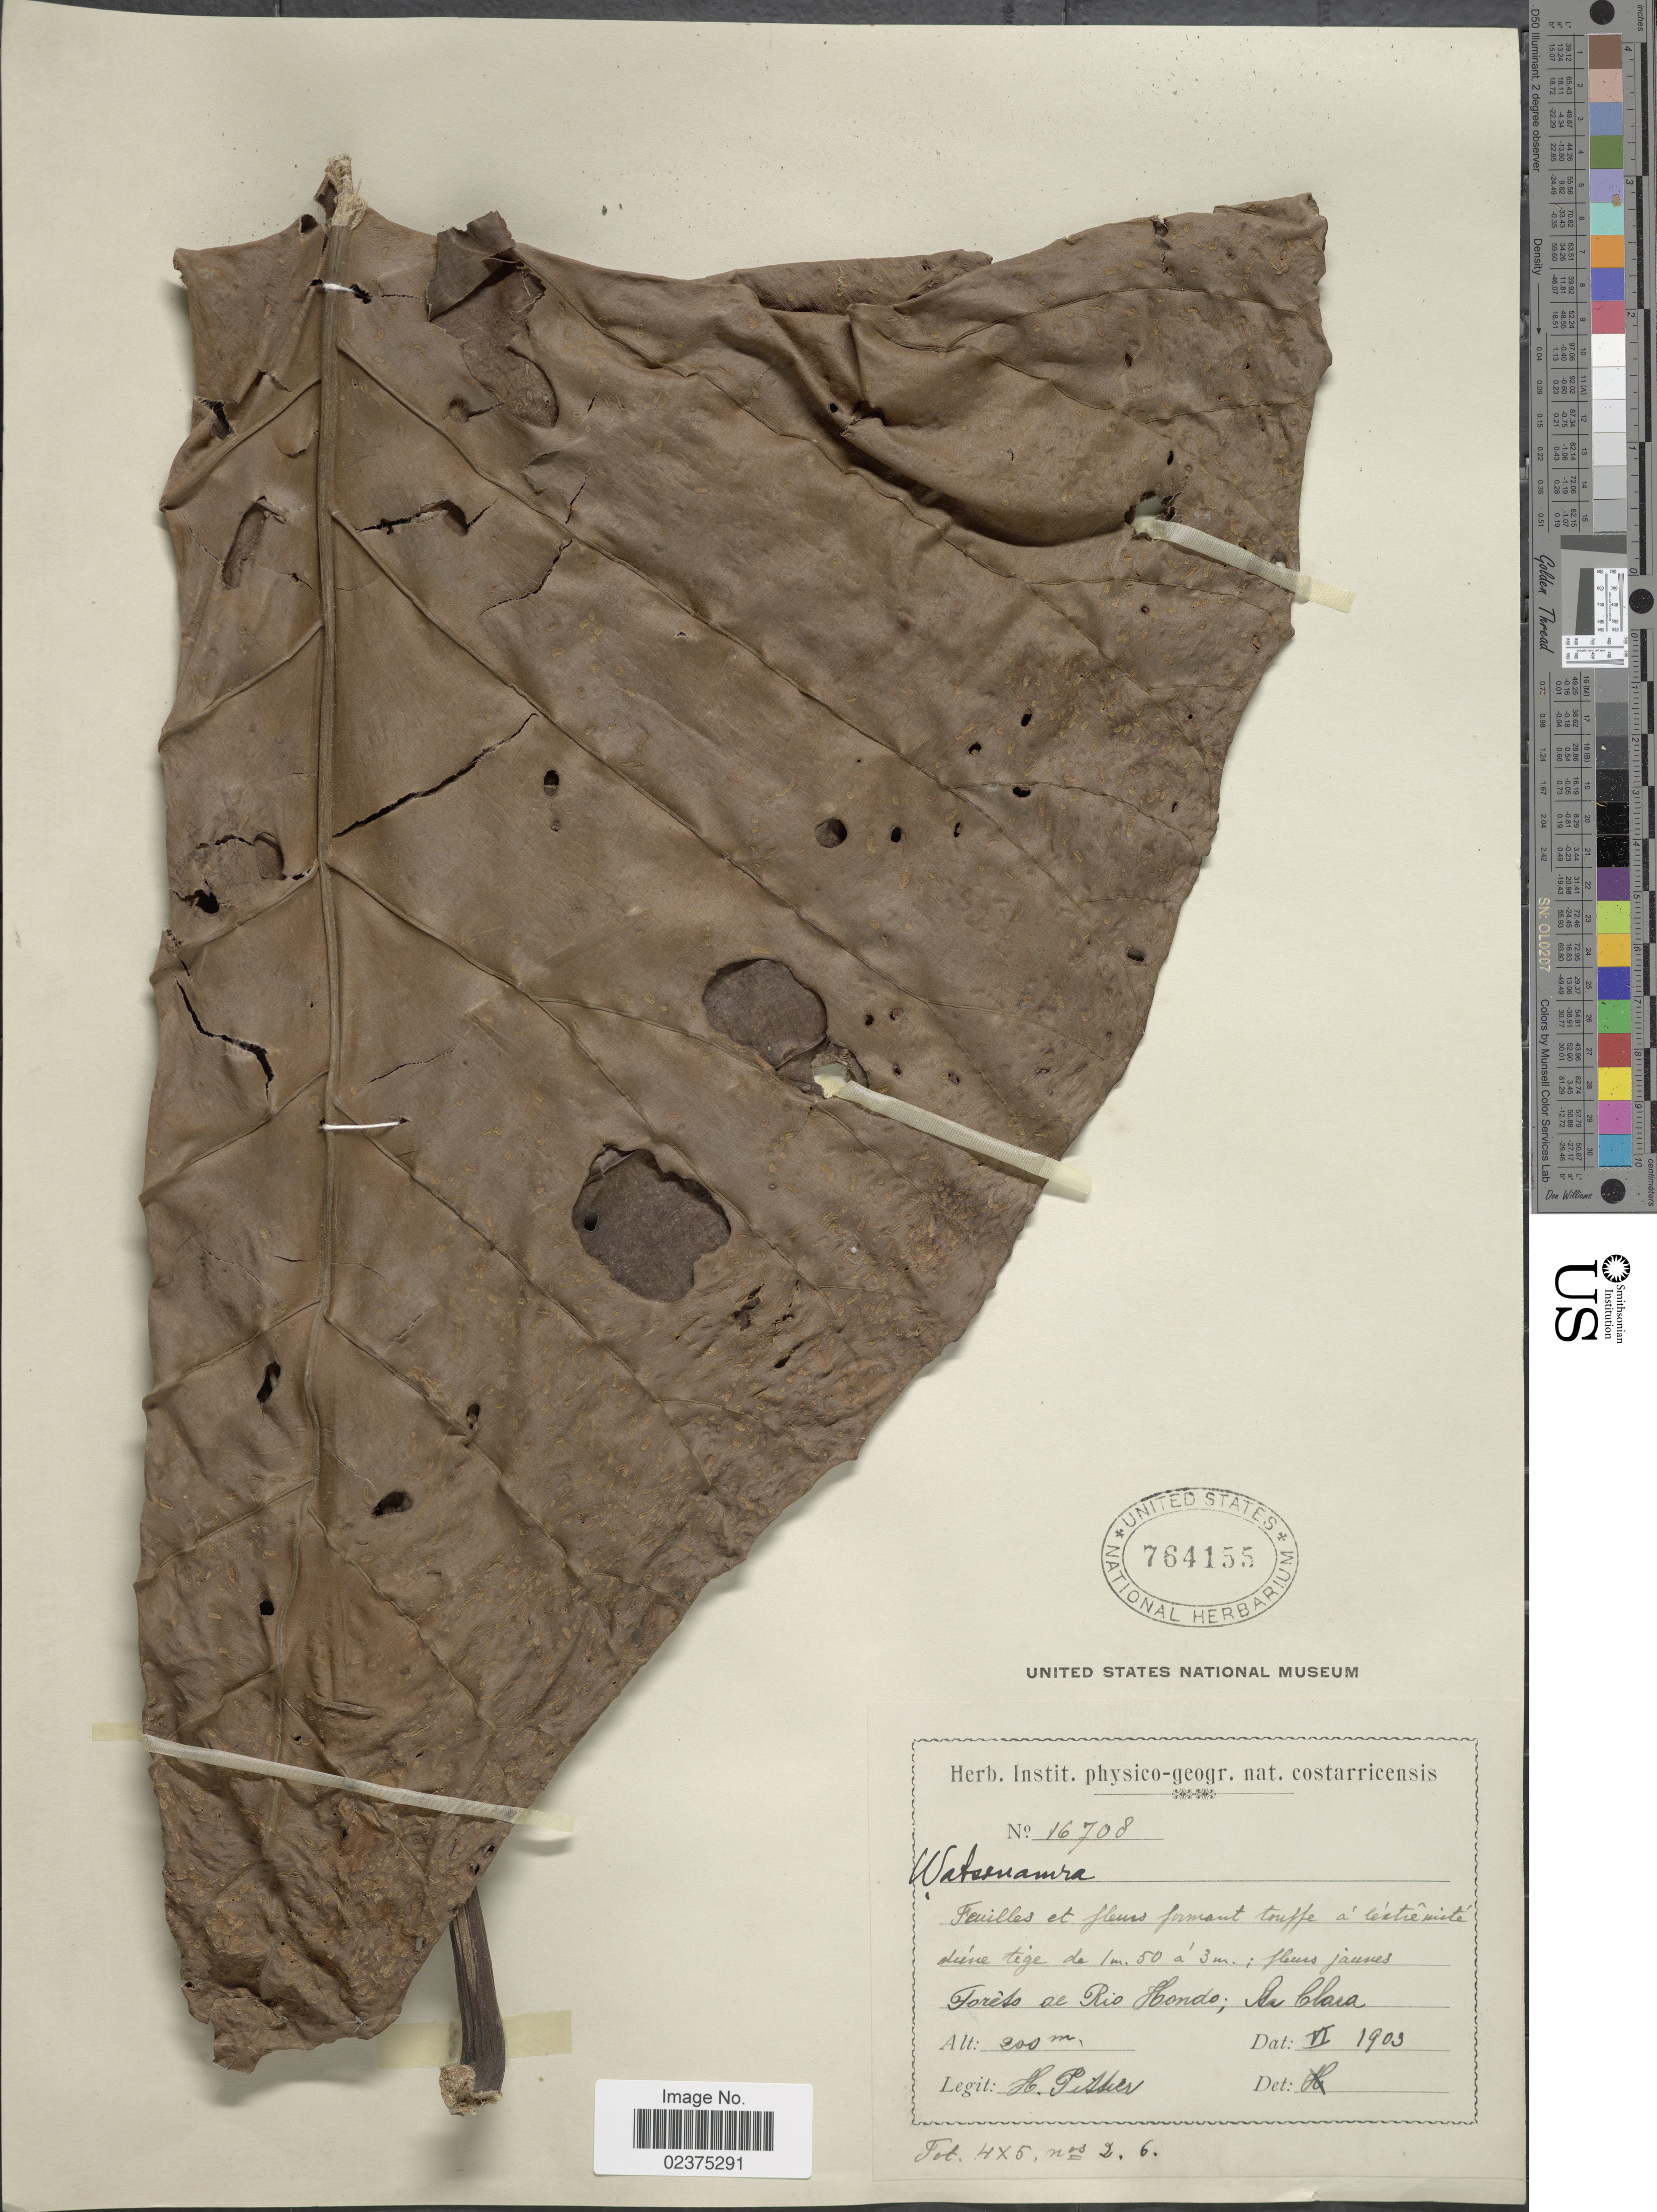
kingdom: Plantae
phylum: Tracheophyta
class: Magnoliopsida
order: Gentianales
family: Rubiaceae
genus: Pentagonia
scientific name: Pentagonia donnell-smithii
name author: (Standl.) Standl.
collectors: H. F. Pittier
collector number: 16708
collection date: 1903-06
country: Costa Rica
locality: Forêts al Rio Hondo; St Clara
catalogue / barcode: US 764155